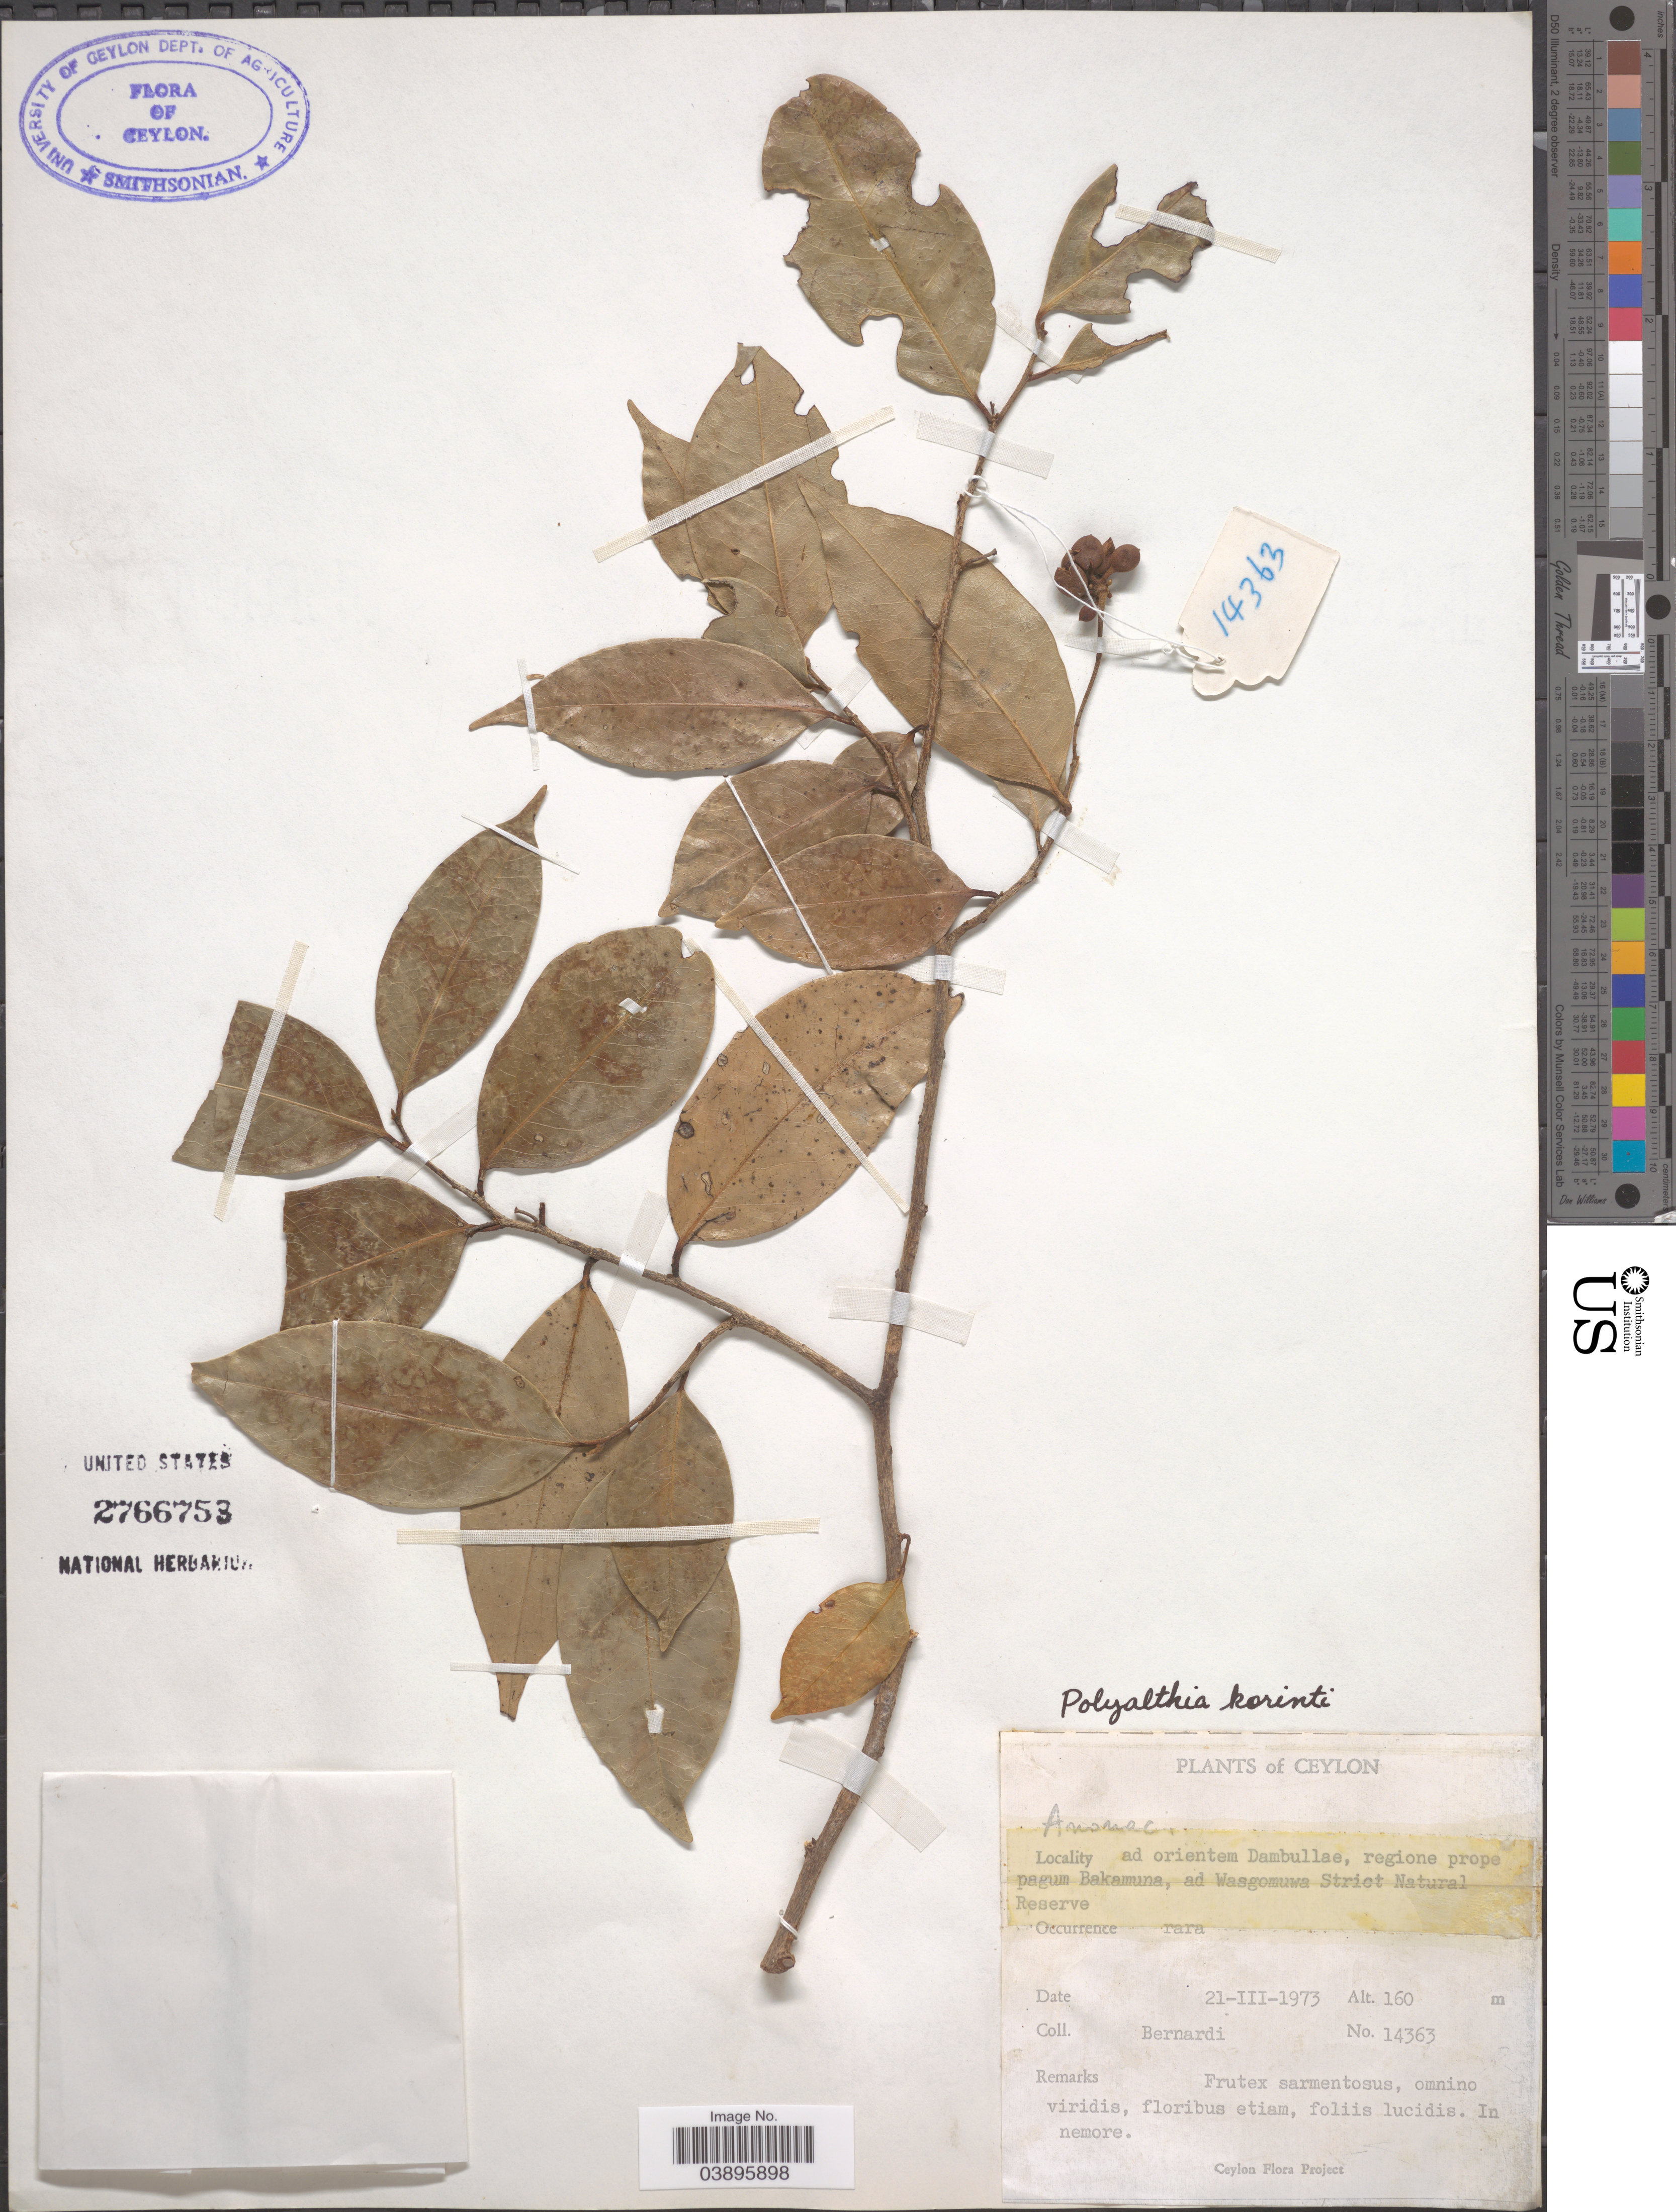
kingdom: Plantae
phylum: Tracheophyta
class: Magnoliopsida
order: Magnoliales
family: Annonaceae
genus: Polyalthia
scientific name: Polyalthia korinti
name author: (Dunal) Thwaites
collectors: Bernardi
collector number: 14363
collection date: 1973-03-21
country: Sri Lanka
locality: Ceylon. Ad orientem Dambullae, regione prope pagum Bakamuna, ad Wasgomuwa Strict Natural Reserve.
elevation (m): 160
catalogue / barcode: US 2766753